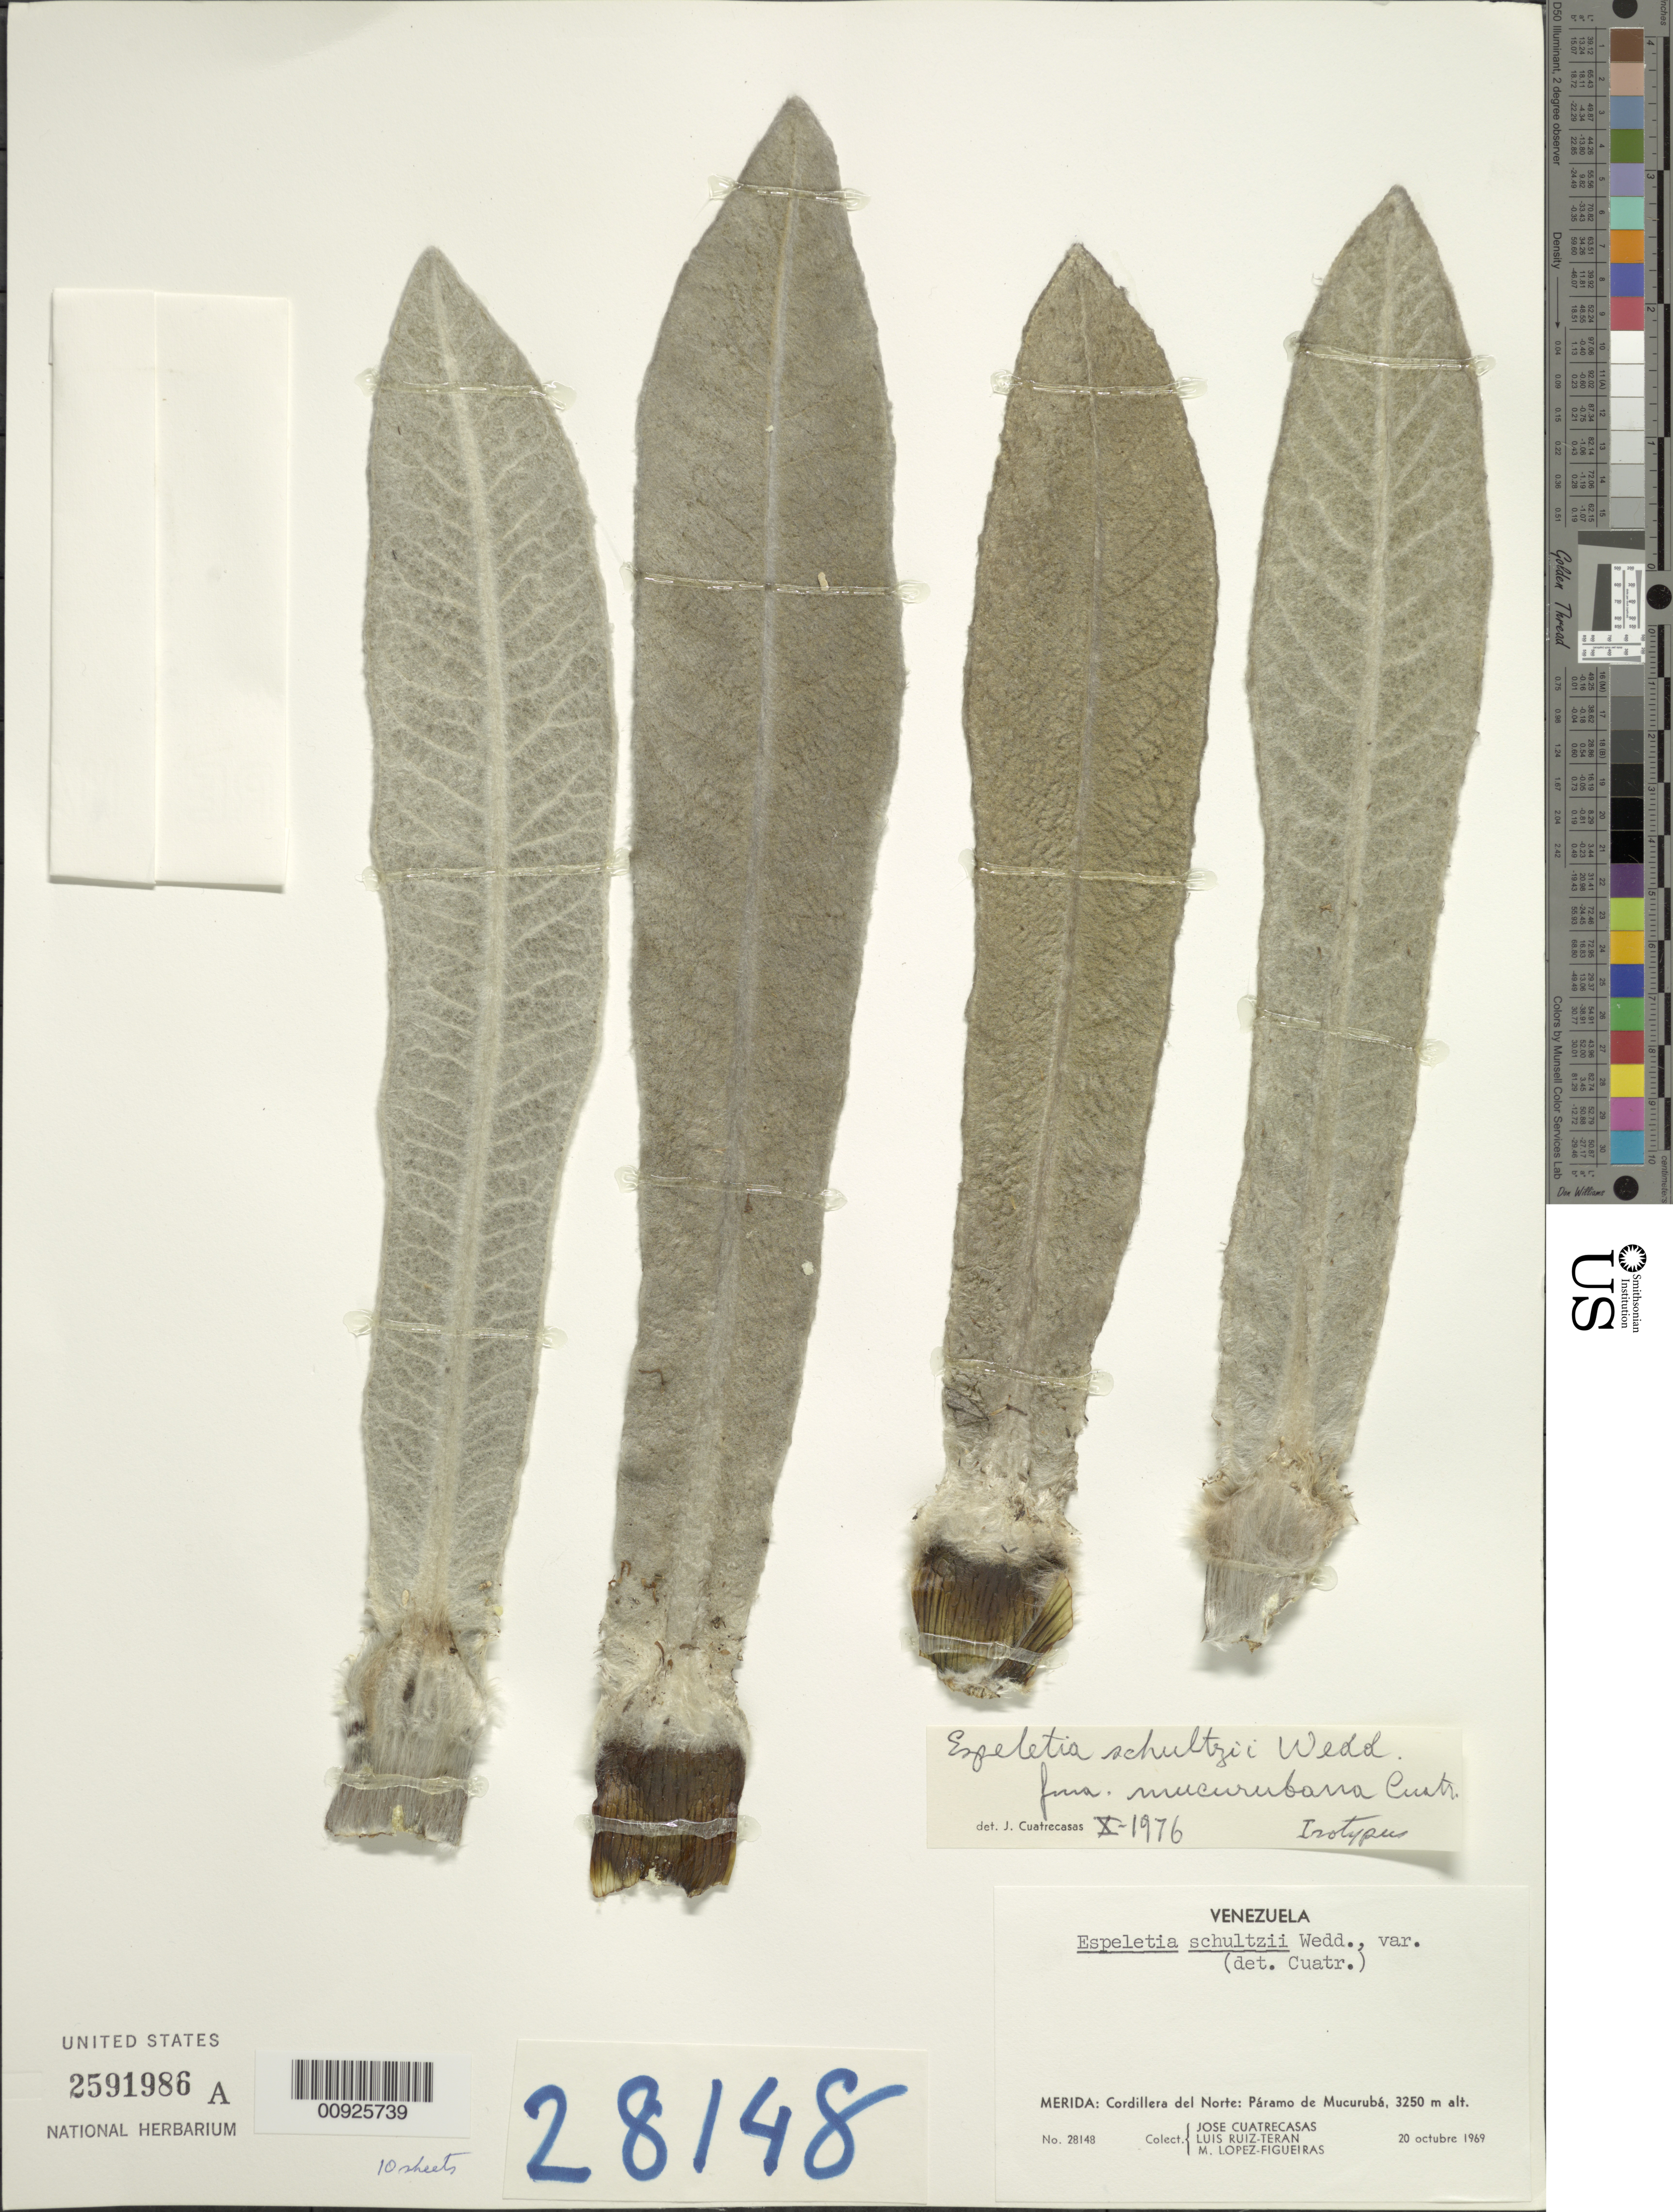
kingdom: Plantae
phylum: Tracheophyta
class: Magnoliopsida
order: Asterales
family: Asteraceae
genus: Espeletia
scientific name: Espeletia schultzii var. mucurubana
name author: Cuatrec.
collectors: J. Cuatrecasas, L. E. Ruíz-Terán & M. López Figueiras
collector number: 28148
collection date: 1969-10-20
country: Venezuela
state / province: Mérida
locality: P. de Mucurubá. Cordillera del Norte, Páramo de Mucuruba.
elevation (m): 3250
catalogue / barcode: US 2591986A